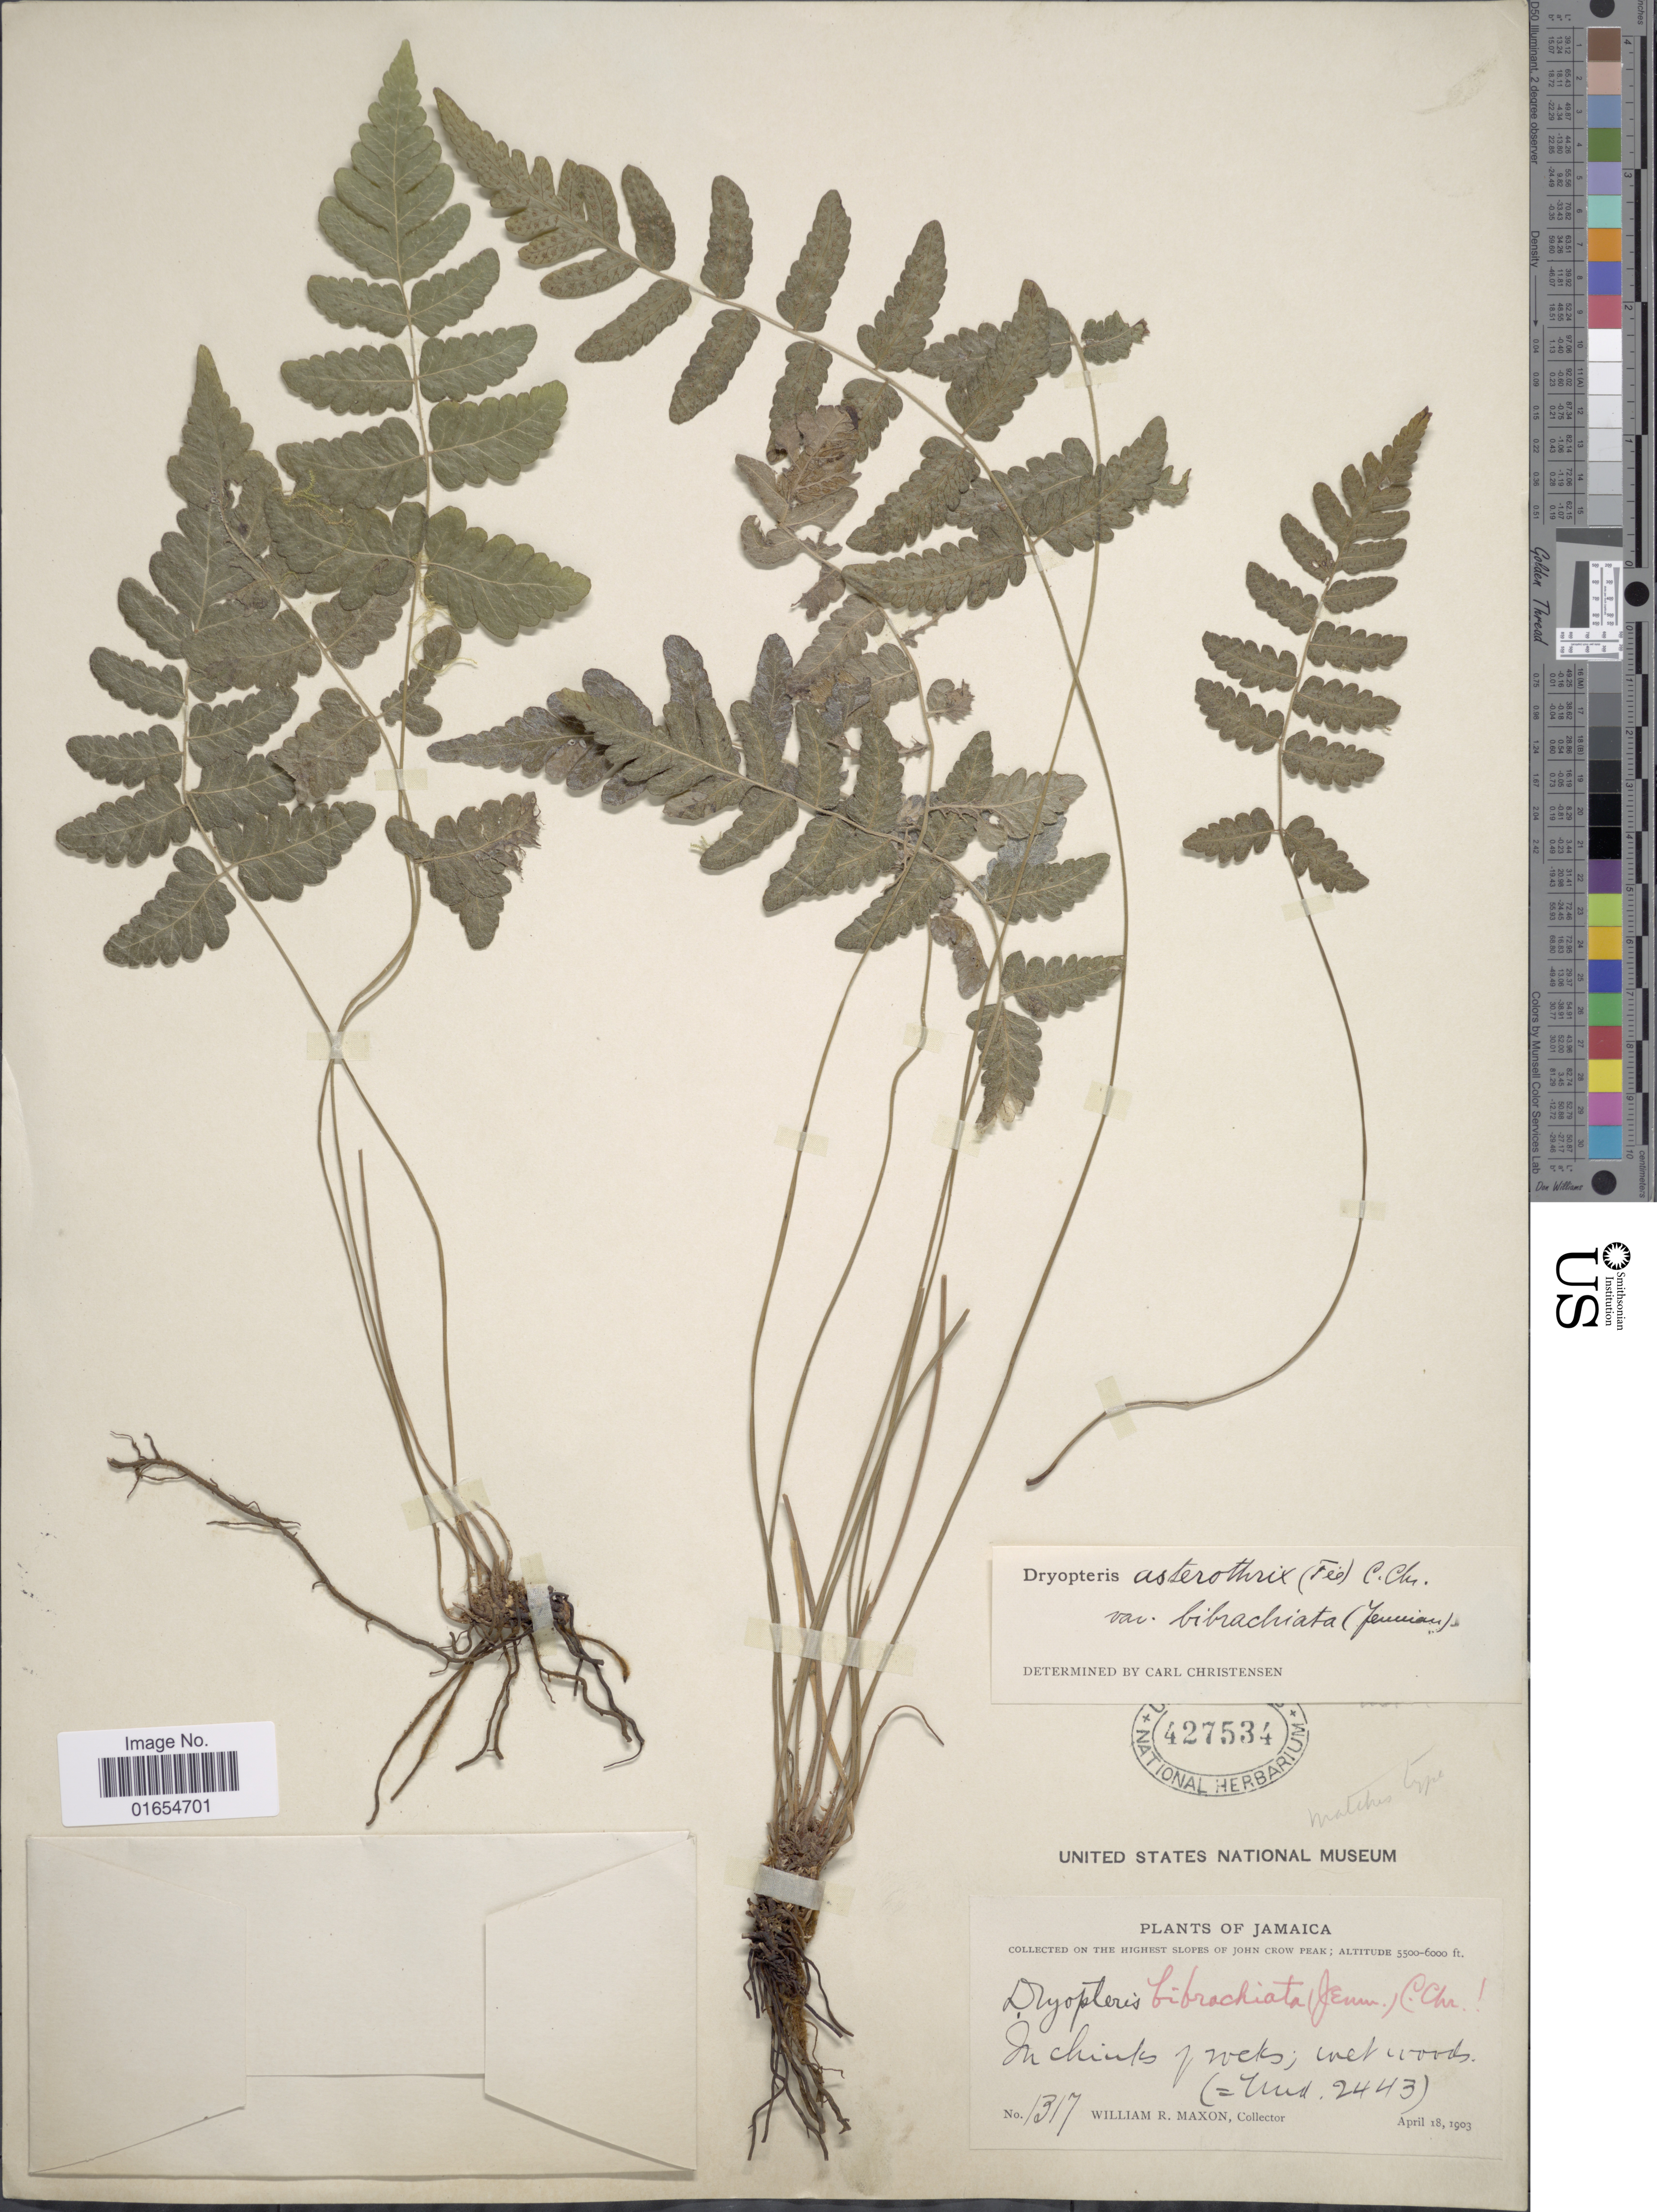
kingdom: Plantae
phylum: Tracheophyta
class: Polypodiopsida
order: Polypodiales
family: Thelypteridaceae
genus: Goniopteris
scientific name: Goniopteris pellita (Willd.) comb. nov., ined 2015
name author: (Willd.)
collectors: W. R. Maxon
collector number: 1317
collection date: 1903-04-18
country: Jamaica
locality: Collected on the highest slopes of John Crow Peak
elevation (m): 1676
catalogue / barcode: US 427534